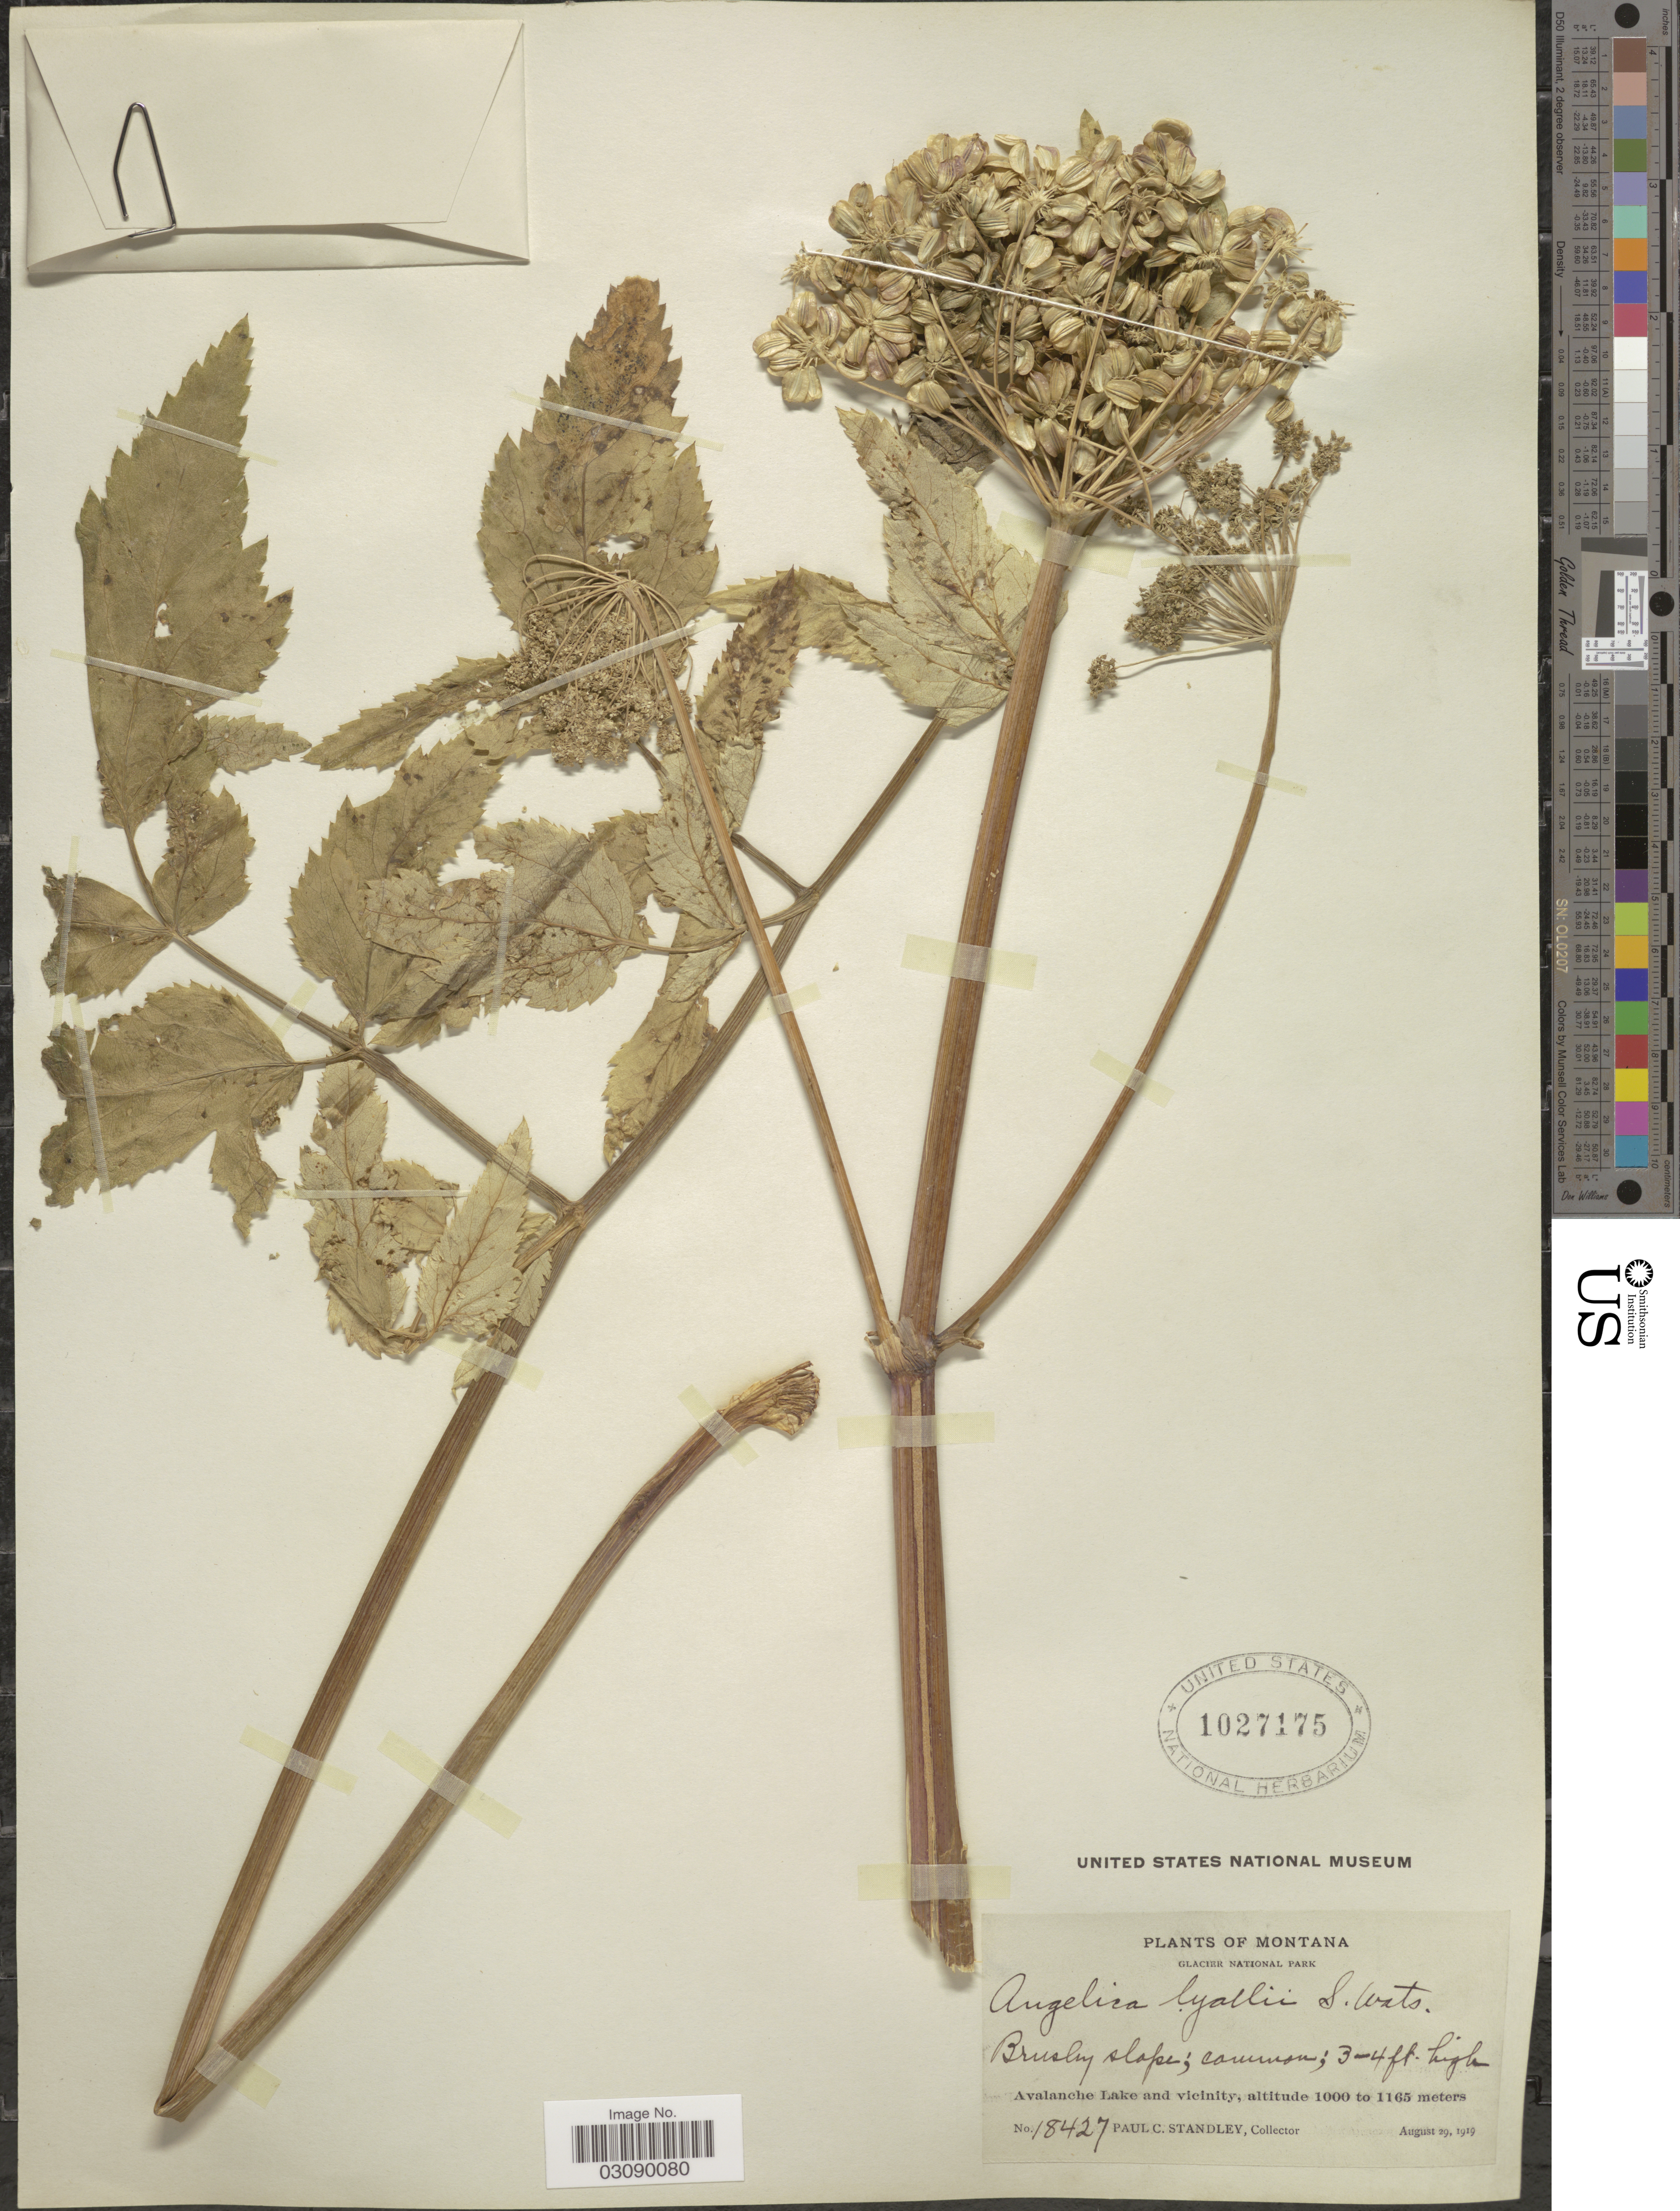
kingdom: Plantae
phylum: Tracheophyta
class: Magnoliopsida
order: Apiales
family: Apiaceae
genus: Angelica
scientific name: Angelica arguta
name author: Nutt.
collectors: P. C. Standley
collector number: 18427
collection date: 1919-08-29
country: United States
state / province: Montana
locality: Glacier National Park. Avalanche Lake and vicinity.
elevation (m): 1000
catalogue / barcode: US 1027175